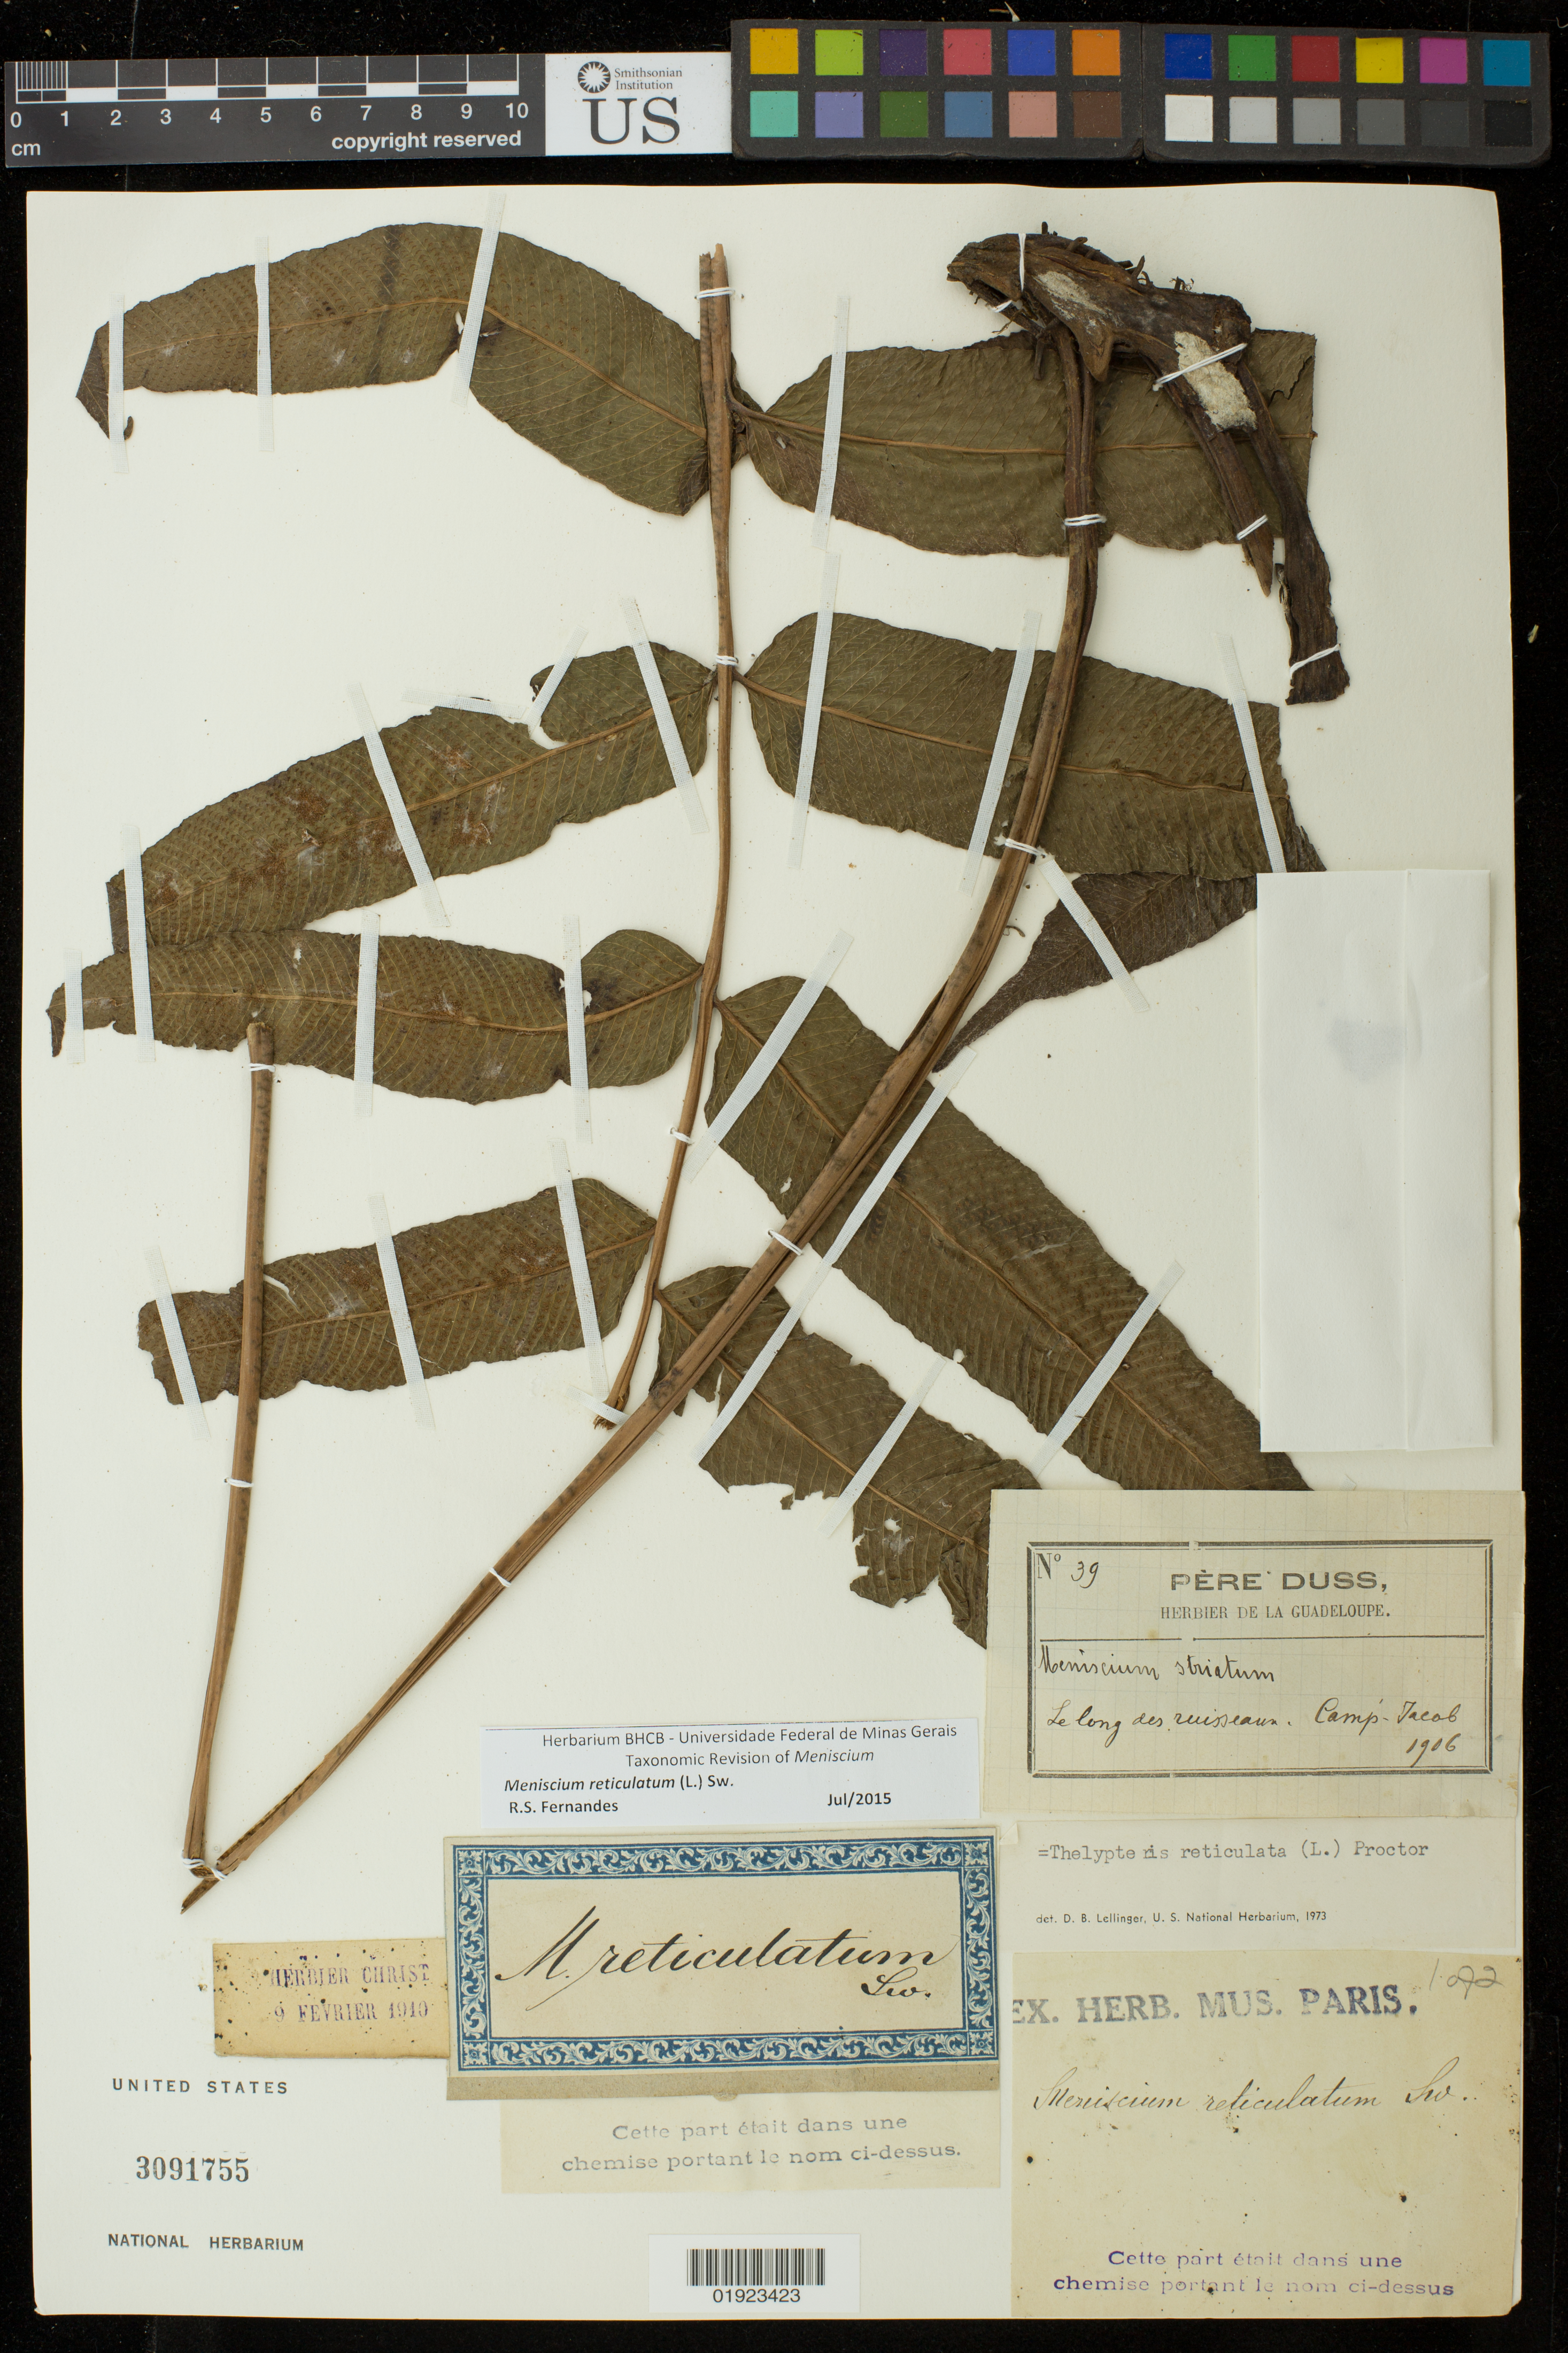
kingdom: Plantae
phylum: Tracheophyta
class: Polypodiopsida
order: Polypodiales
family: Thelypteridaceae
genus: Meniscium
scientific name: Meniscium reticulatum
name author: (L.) Sw.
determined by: Fernandes, R. S.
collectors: Père Duss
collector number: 39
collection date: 1906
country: Guadeloupe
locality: Le long des ruisseaux. Camp Jacob.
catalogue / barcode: US 3091755